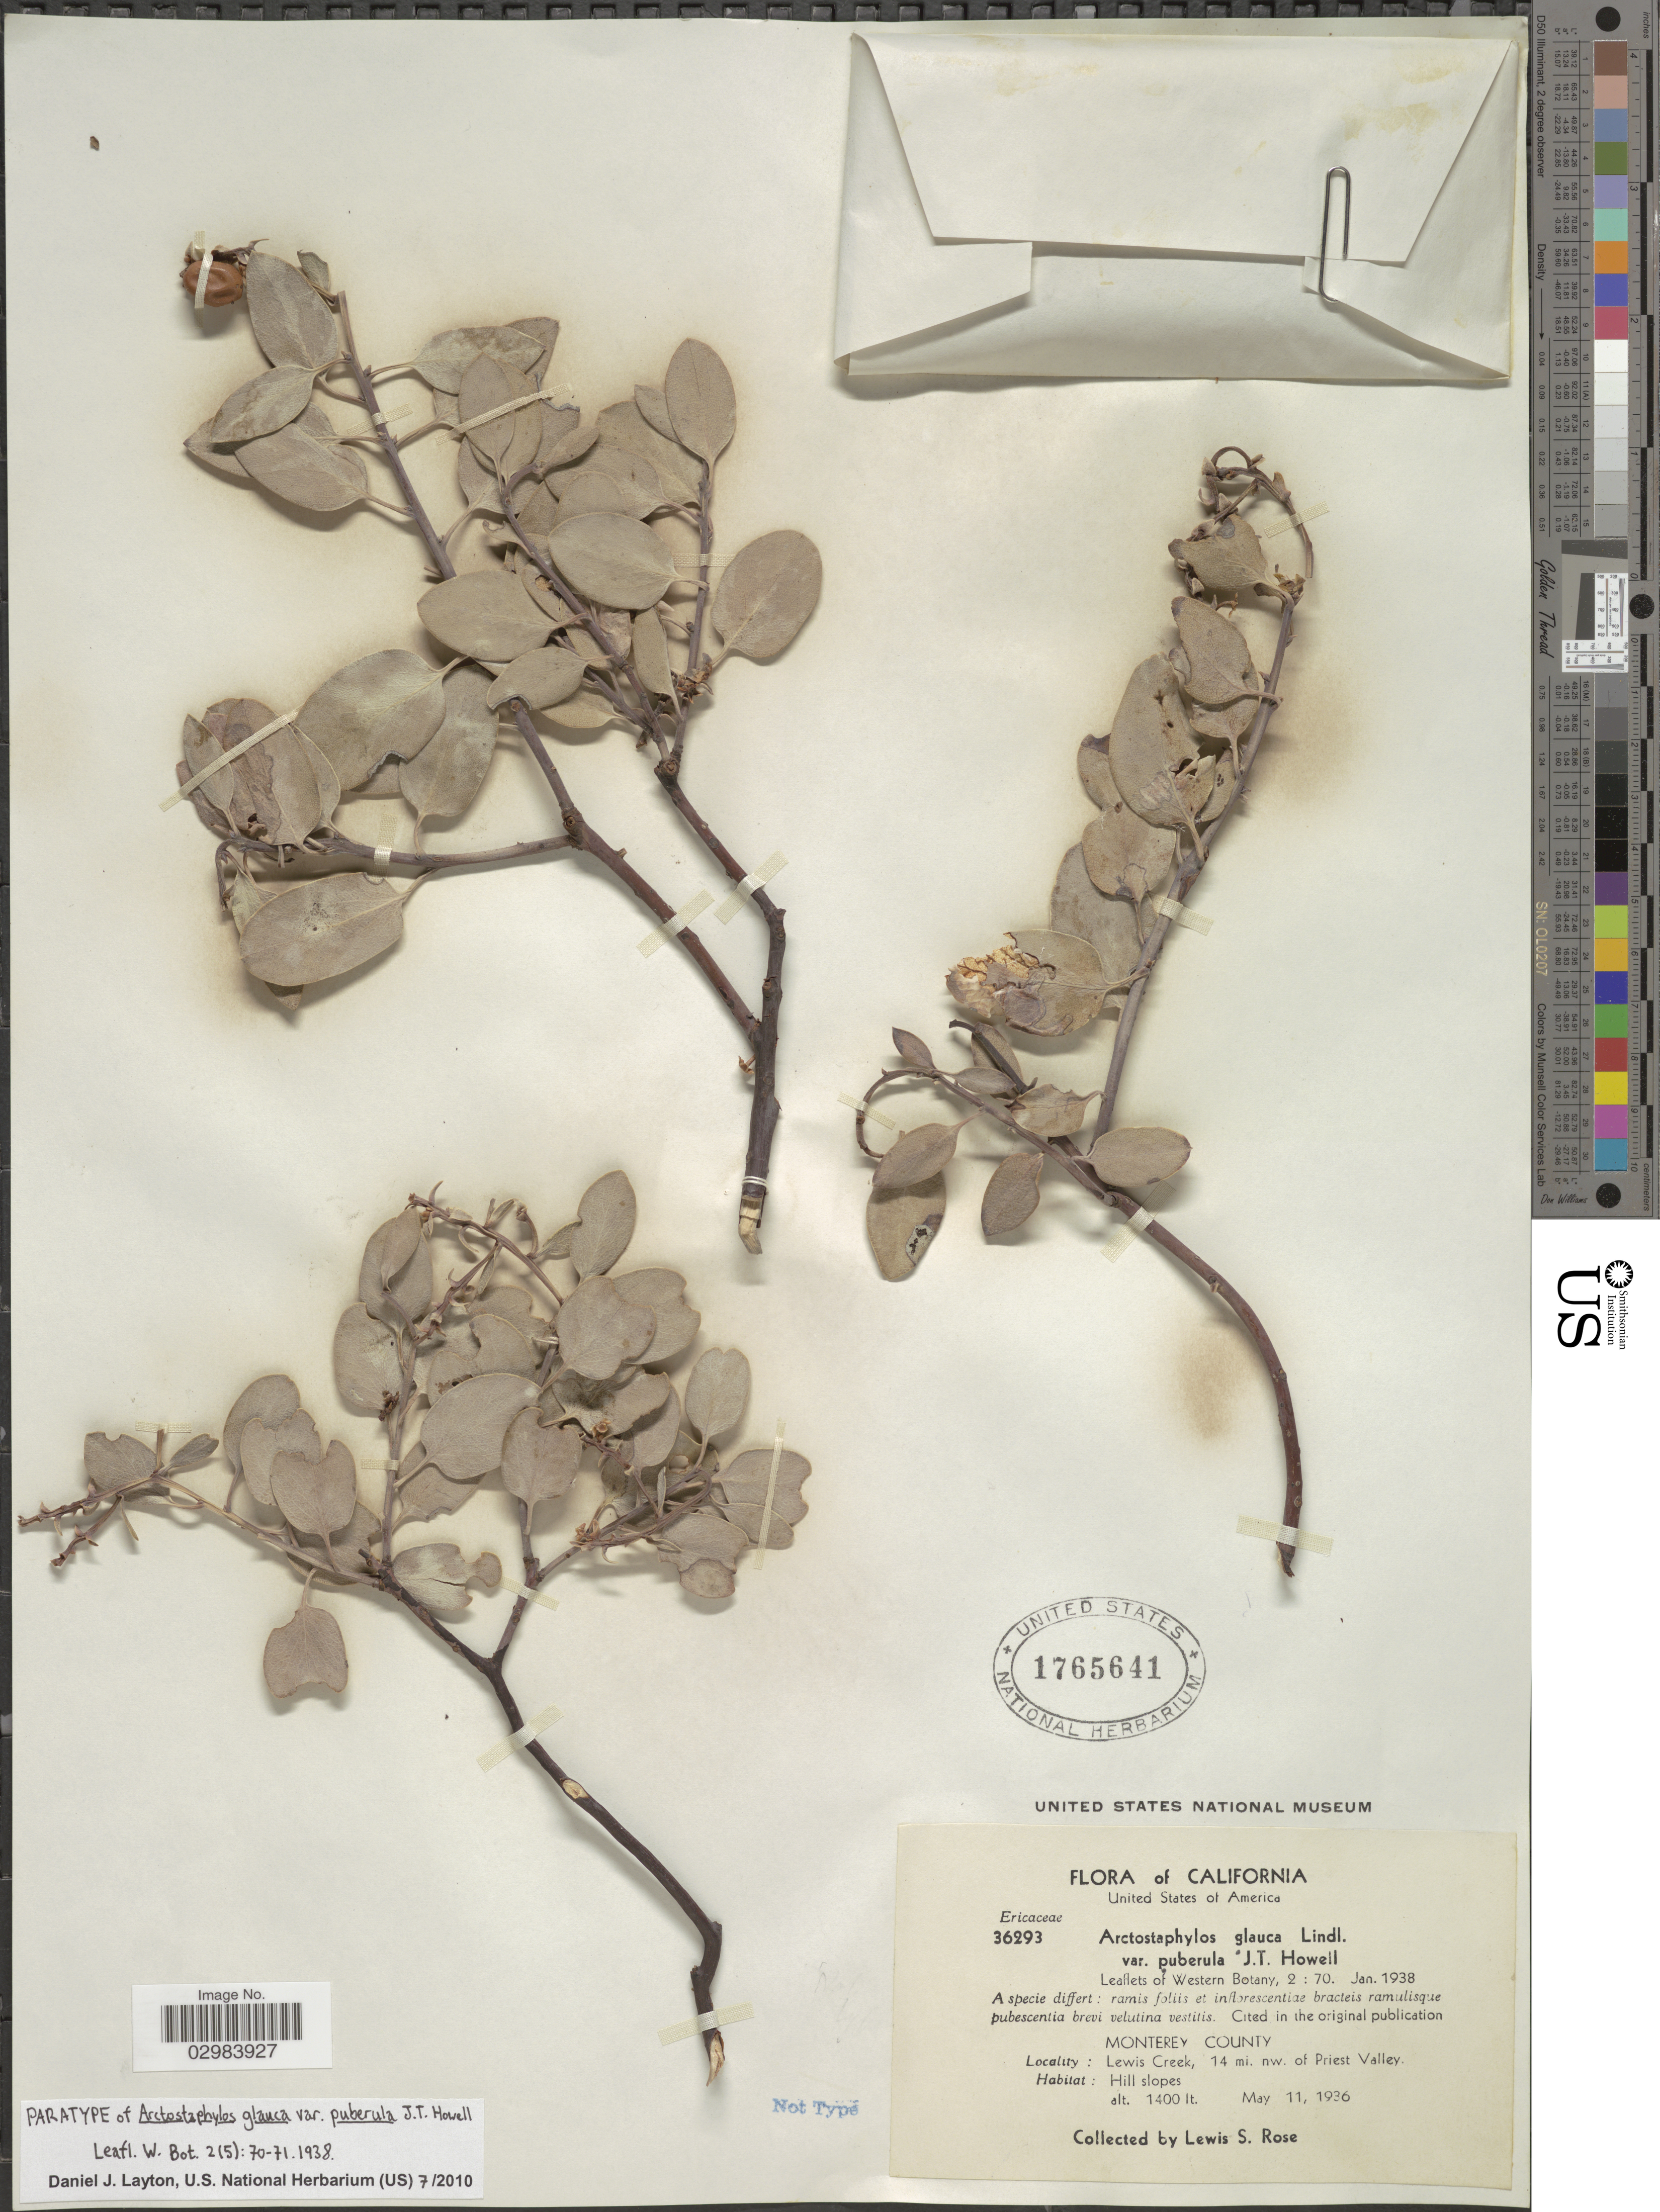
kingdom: Plantae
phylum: Tracheophyta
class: Magnoliopsida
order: Ericales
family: Ericaceae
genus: Arctostaphylos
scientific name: Arctostaphylos glauca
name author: Lindl.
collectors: L. S. Rose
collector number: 36293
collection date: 1936-05-11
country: United States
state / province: California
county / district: Monterey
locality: Monterey County, Lewis Creek, 14 mi. nw. of Priest Valley.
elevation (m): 4267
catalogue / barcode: US 1765641